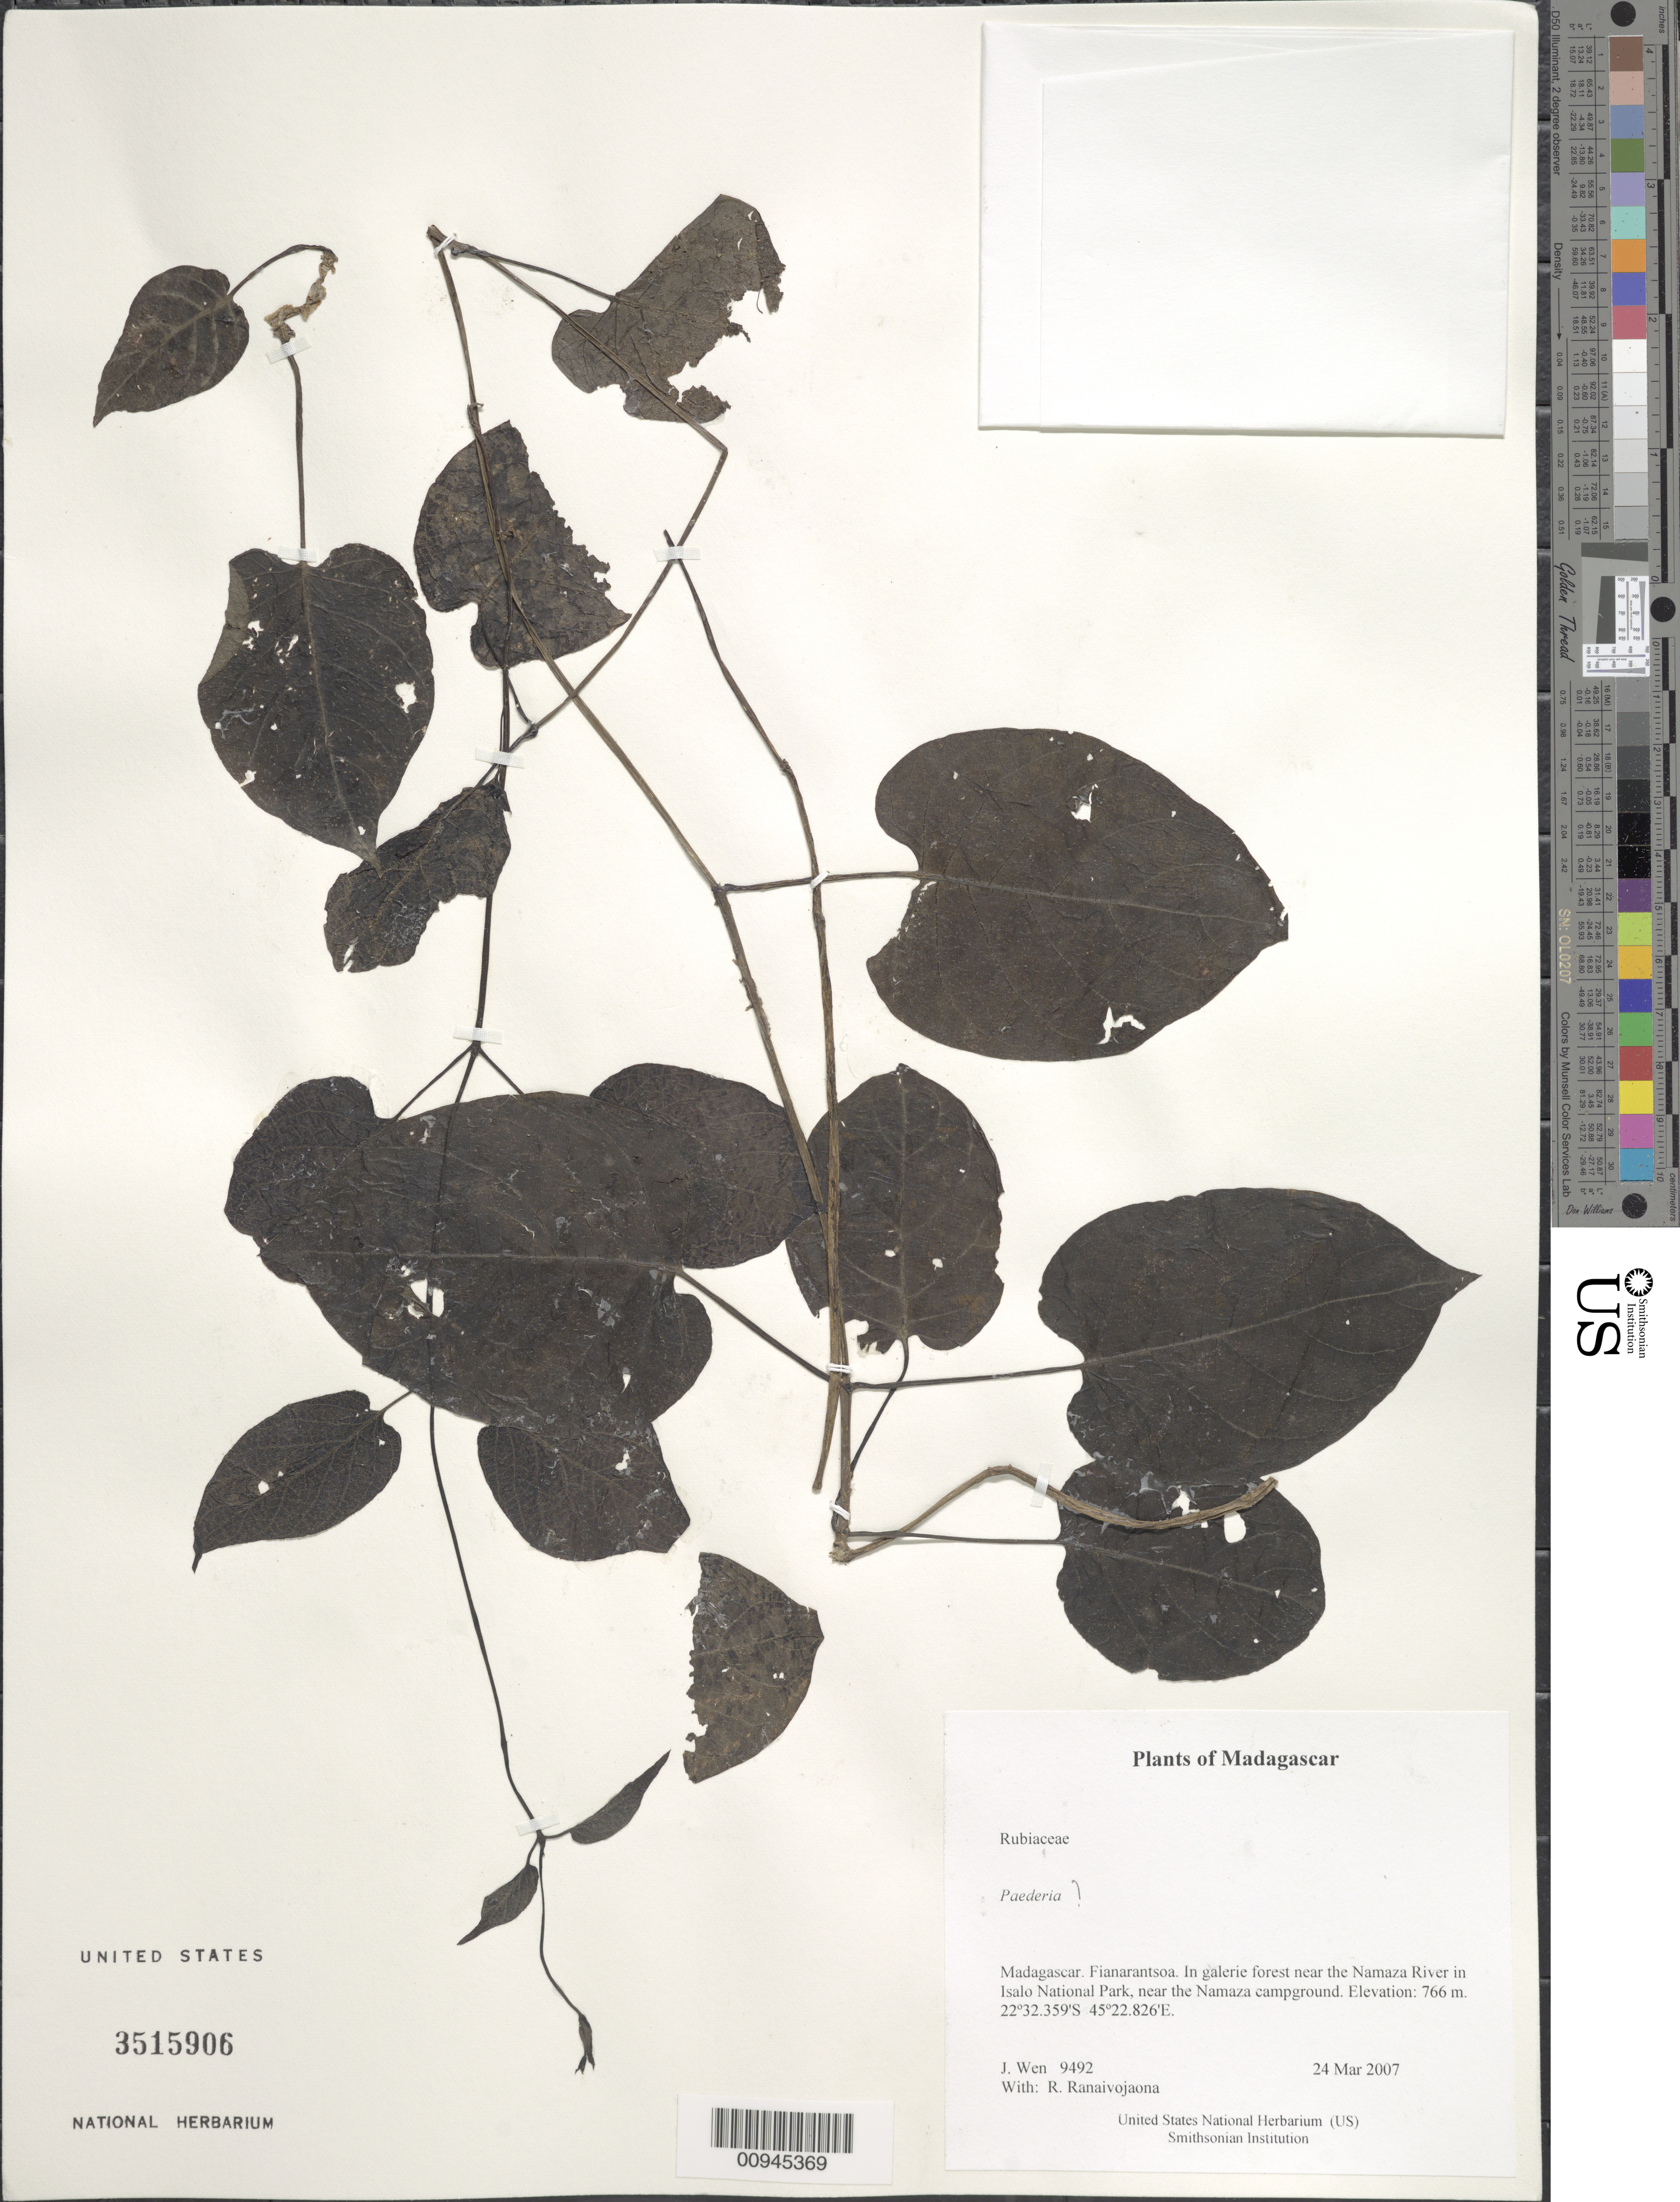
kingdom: Plantae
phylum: Tracheophyta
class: Magnoliopsida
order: Gentianales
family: Rubiaceae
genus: Paederia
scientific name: Paederia sp.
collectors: J. Wen & R. Ranaivojaona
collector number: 9492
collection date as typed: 24 Mar 2007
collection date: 2007-03-24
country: Madagascar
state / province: Ihorombe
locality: In galerie forest near the Namaza River in Isalo National Park, near the Namaza Campground.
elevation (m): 766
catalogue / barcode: US 3515906